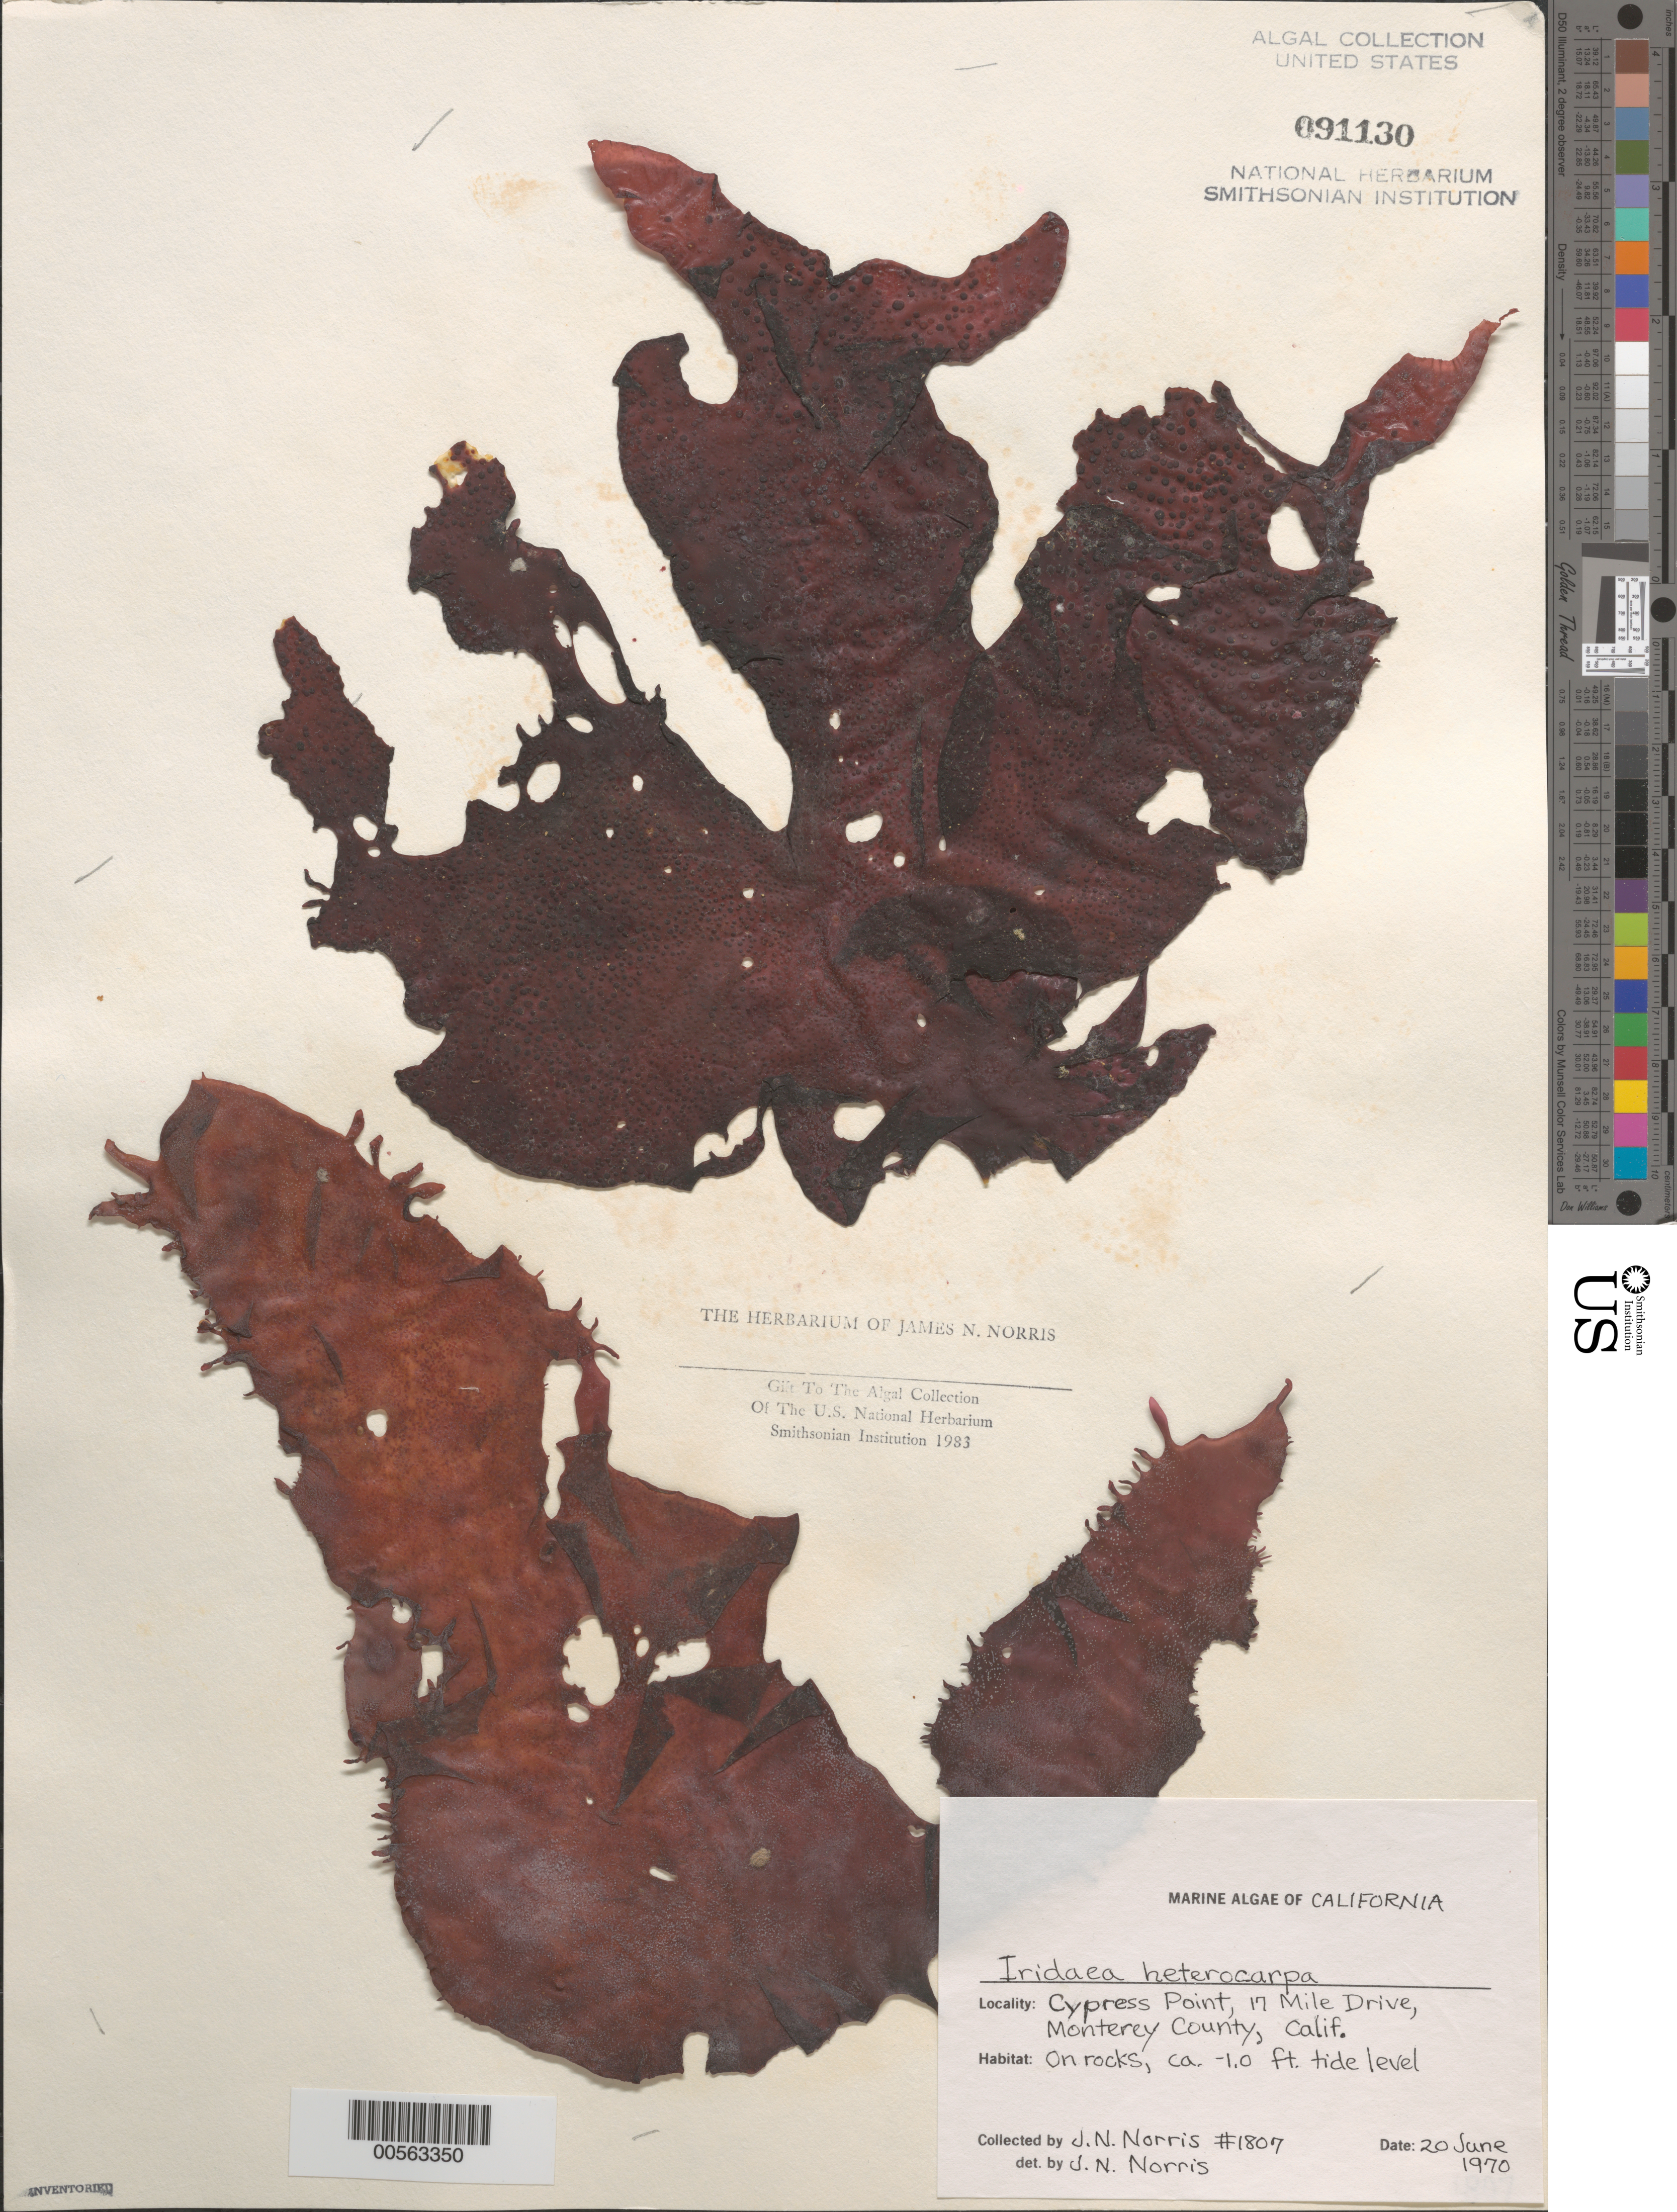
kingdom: Plantae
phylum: Rhodophyta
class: Florideophyceae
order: Gigartinales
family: Gigartinaceae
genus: Chondrus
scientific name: Chondrus crispus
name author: Stackh.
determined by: Algae name updating Project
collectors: J. N. Norris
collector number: JN-1807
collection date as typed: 20 Jun 1970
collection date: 1970-06-20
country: United States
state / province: California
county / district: Monterey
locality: Cypress Point, 17 Mile Drive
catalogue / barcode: US 91130